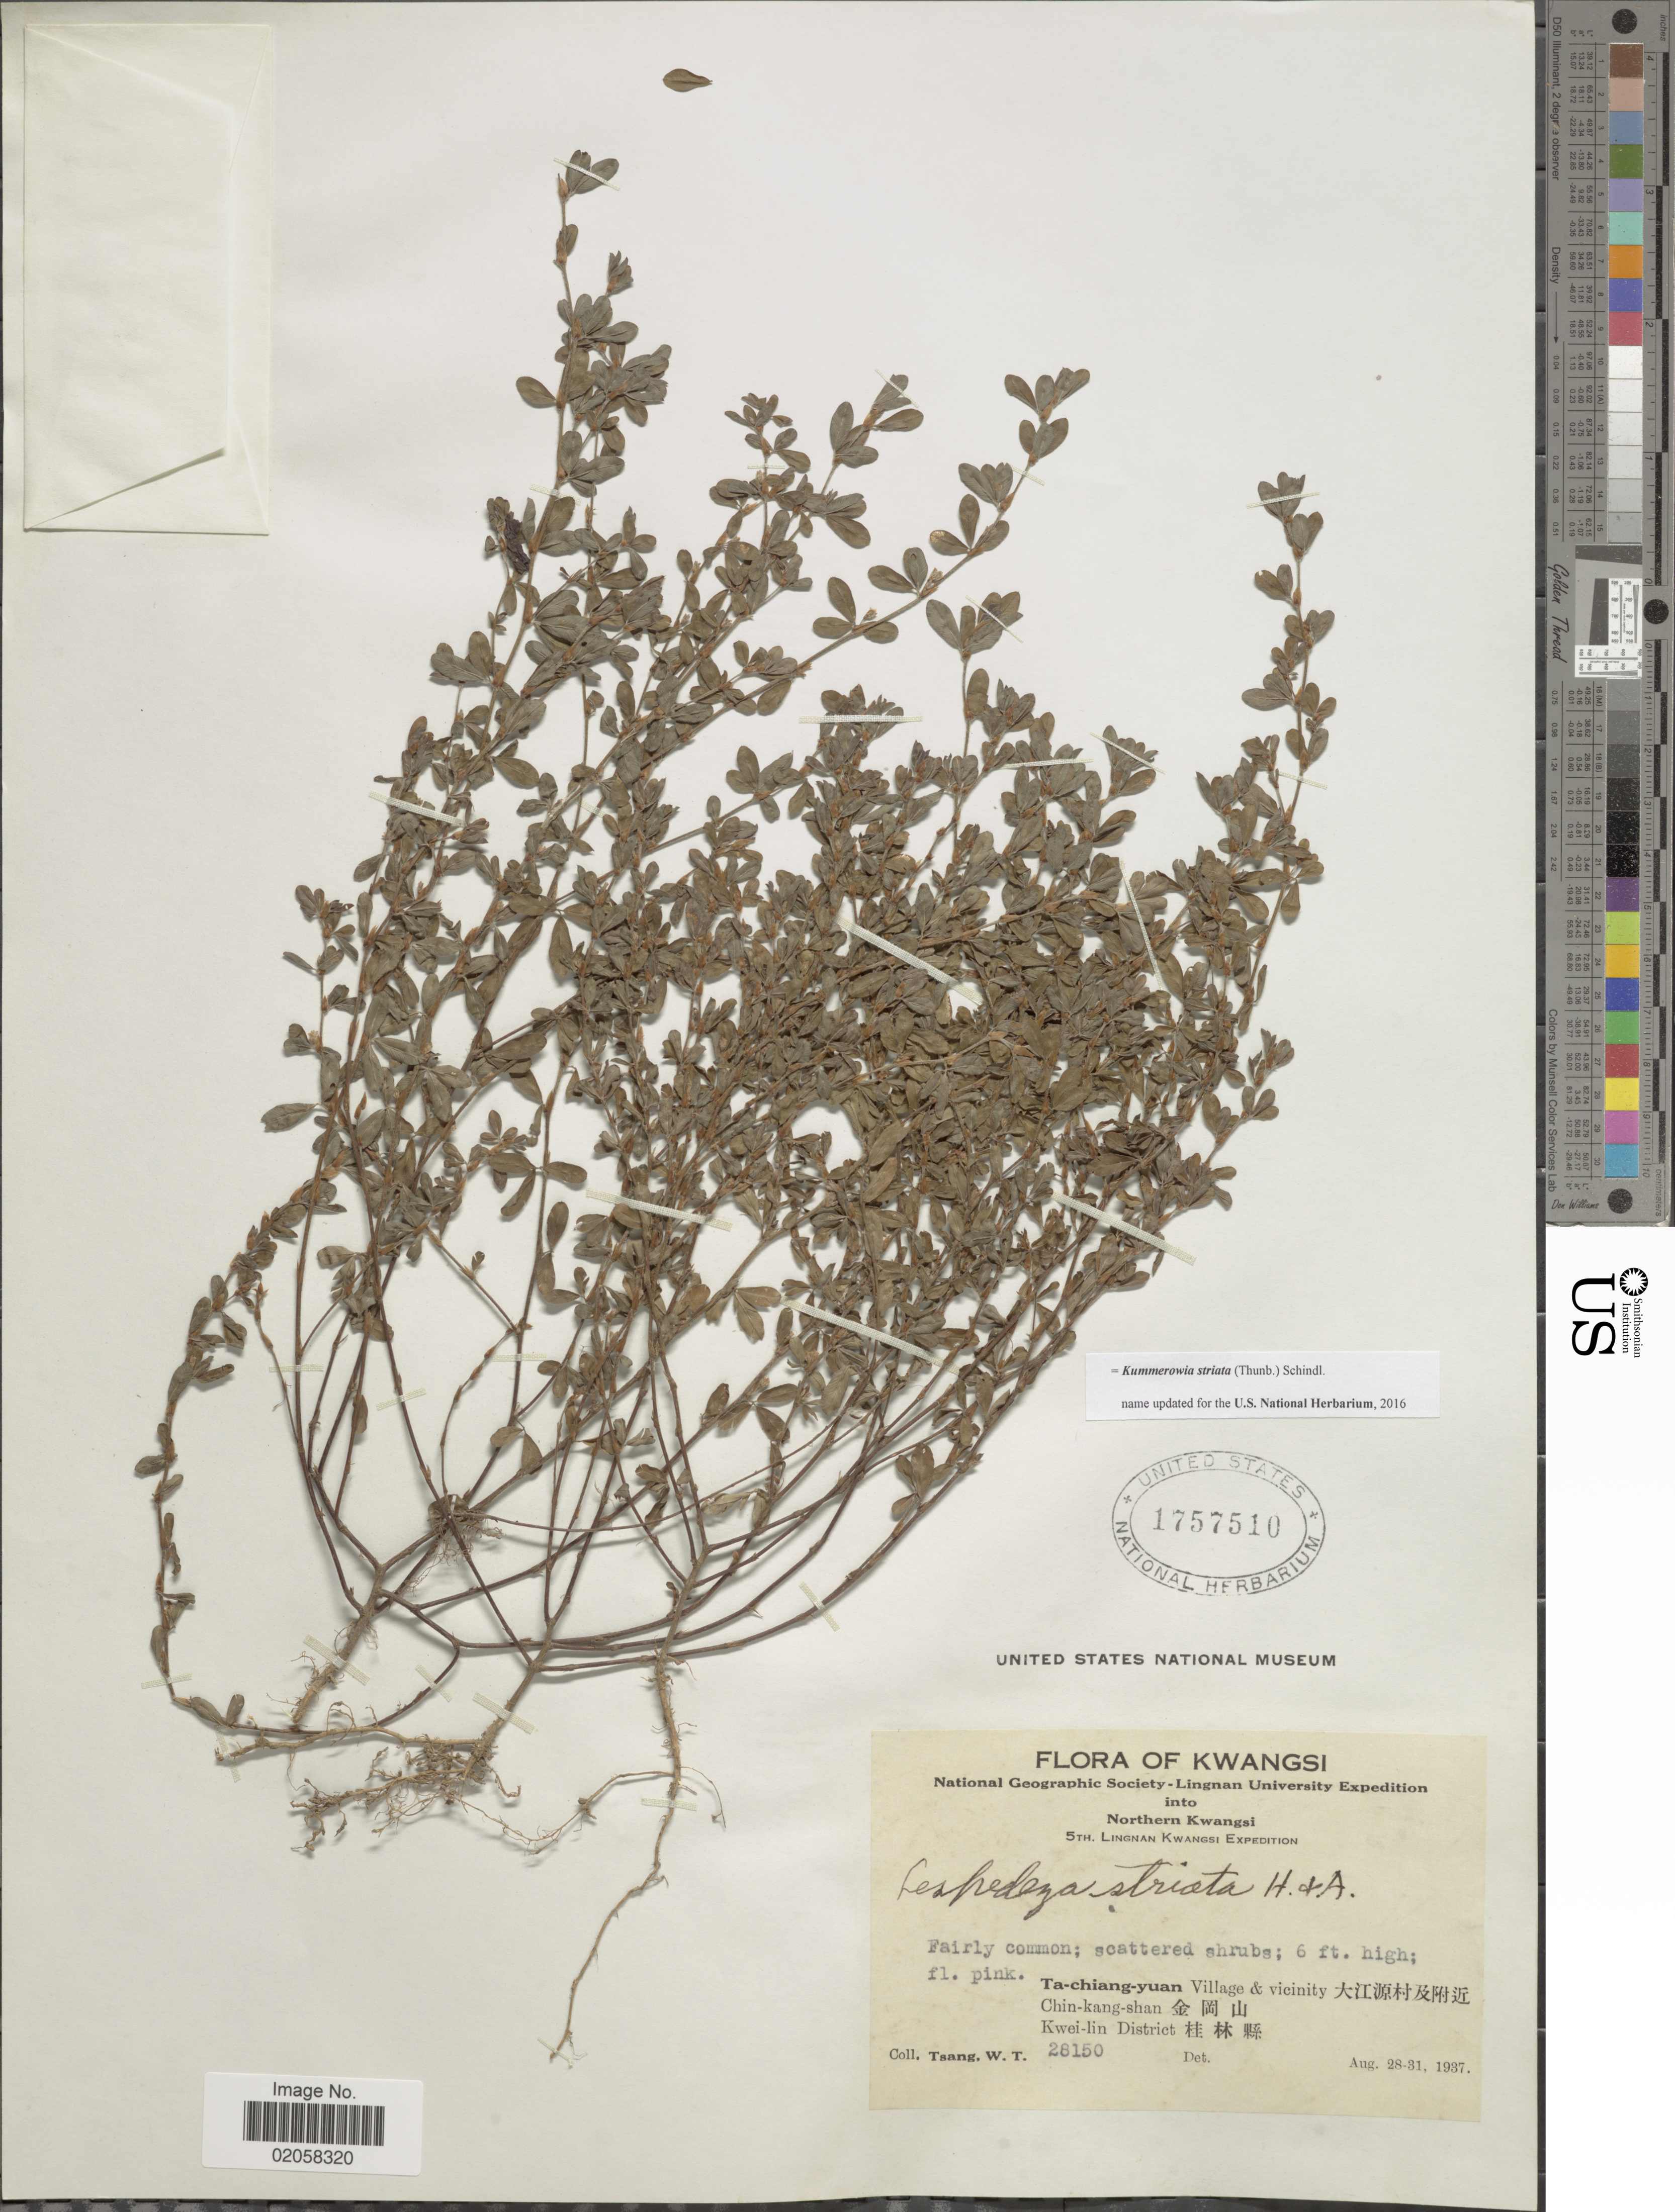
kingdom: Plantae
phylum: Tracheophyta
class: Magnoliopsida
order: Fabales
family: Fabaceae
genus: Kummerowia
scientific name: Kummerowia striata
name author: (Thunb.) Schindl.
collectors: W. T. Tsang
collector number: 28150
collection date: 1937-08-28/1937-08-31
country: China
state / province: Guangxi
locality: Northern Kwangsi, Ta-chiang-yuan, Village & Vicinity, Chin-kang-shan, Kwei-lin District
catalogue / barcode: US 1757510